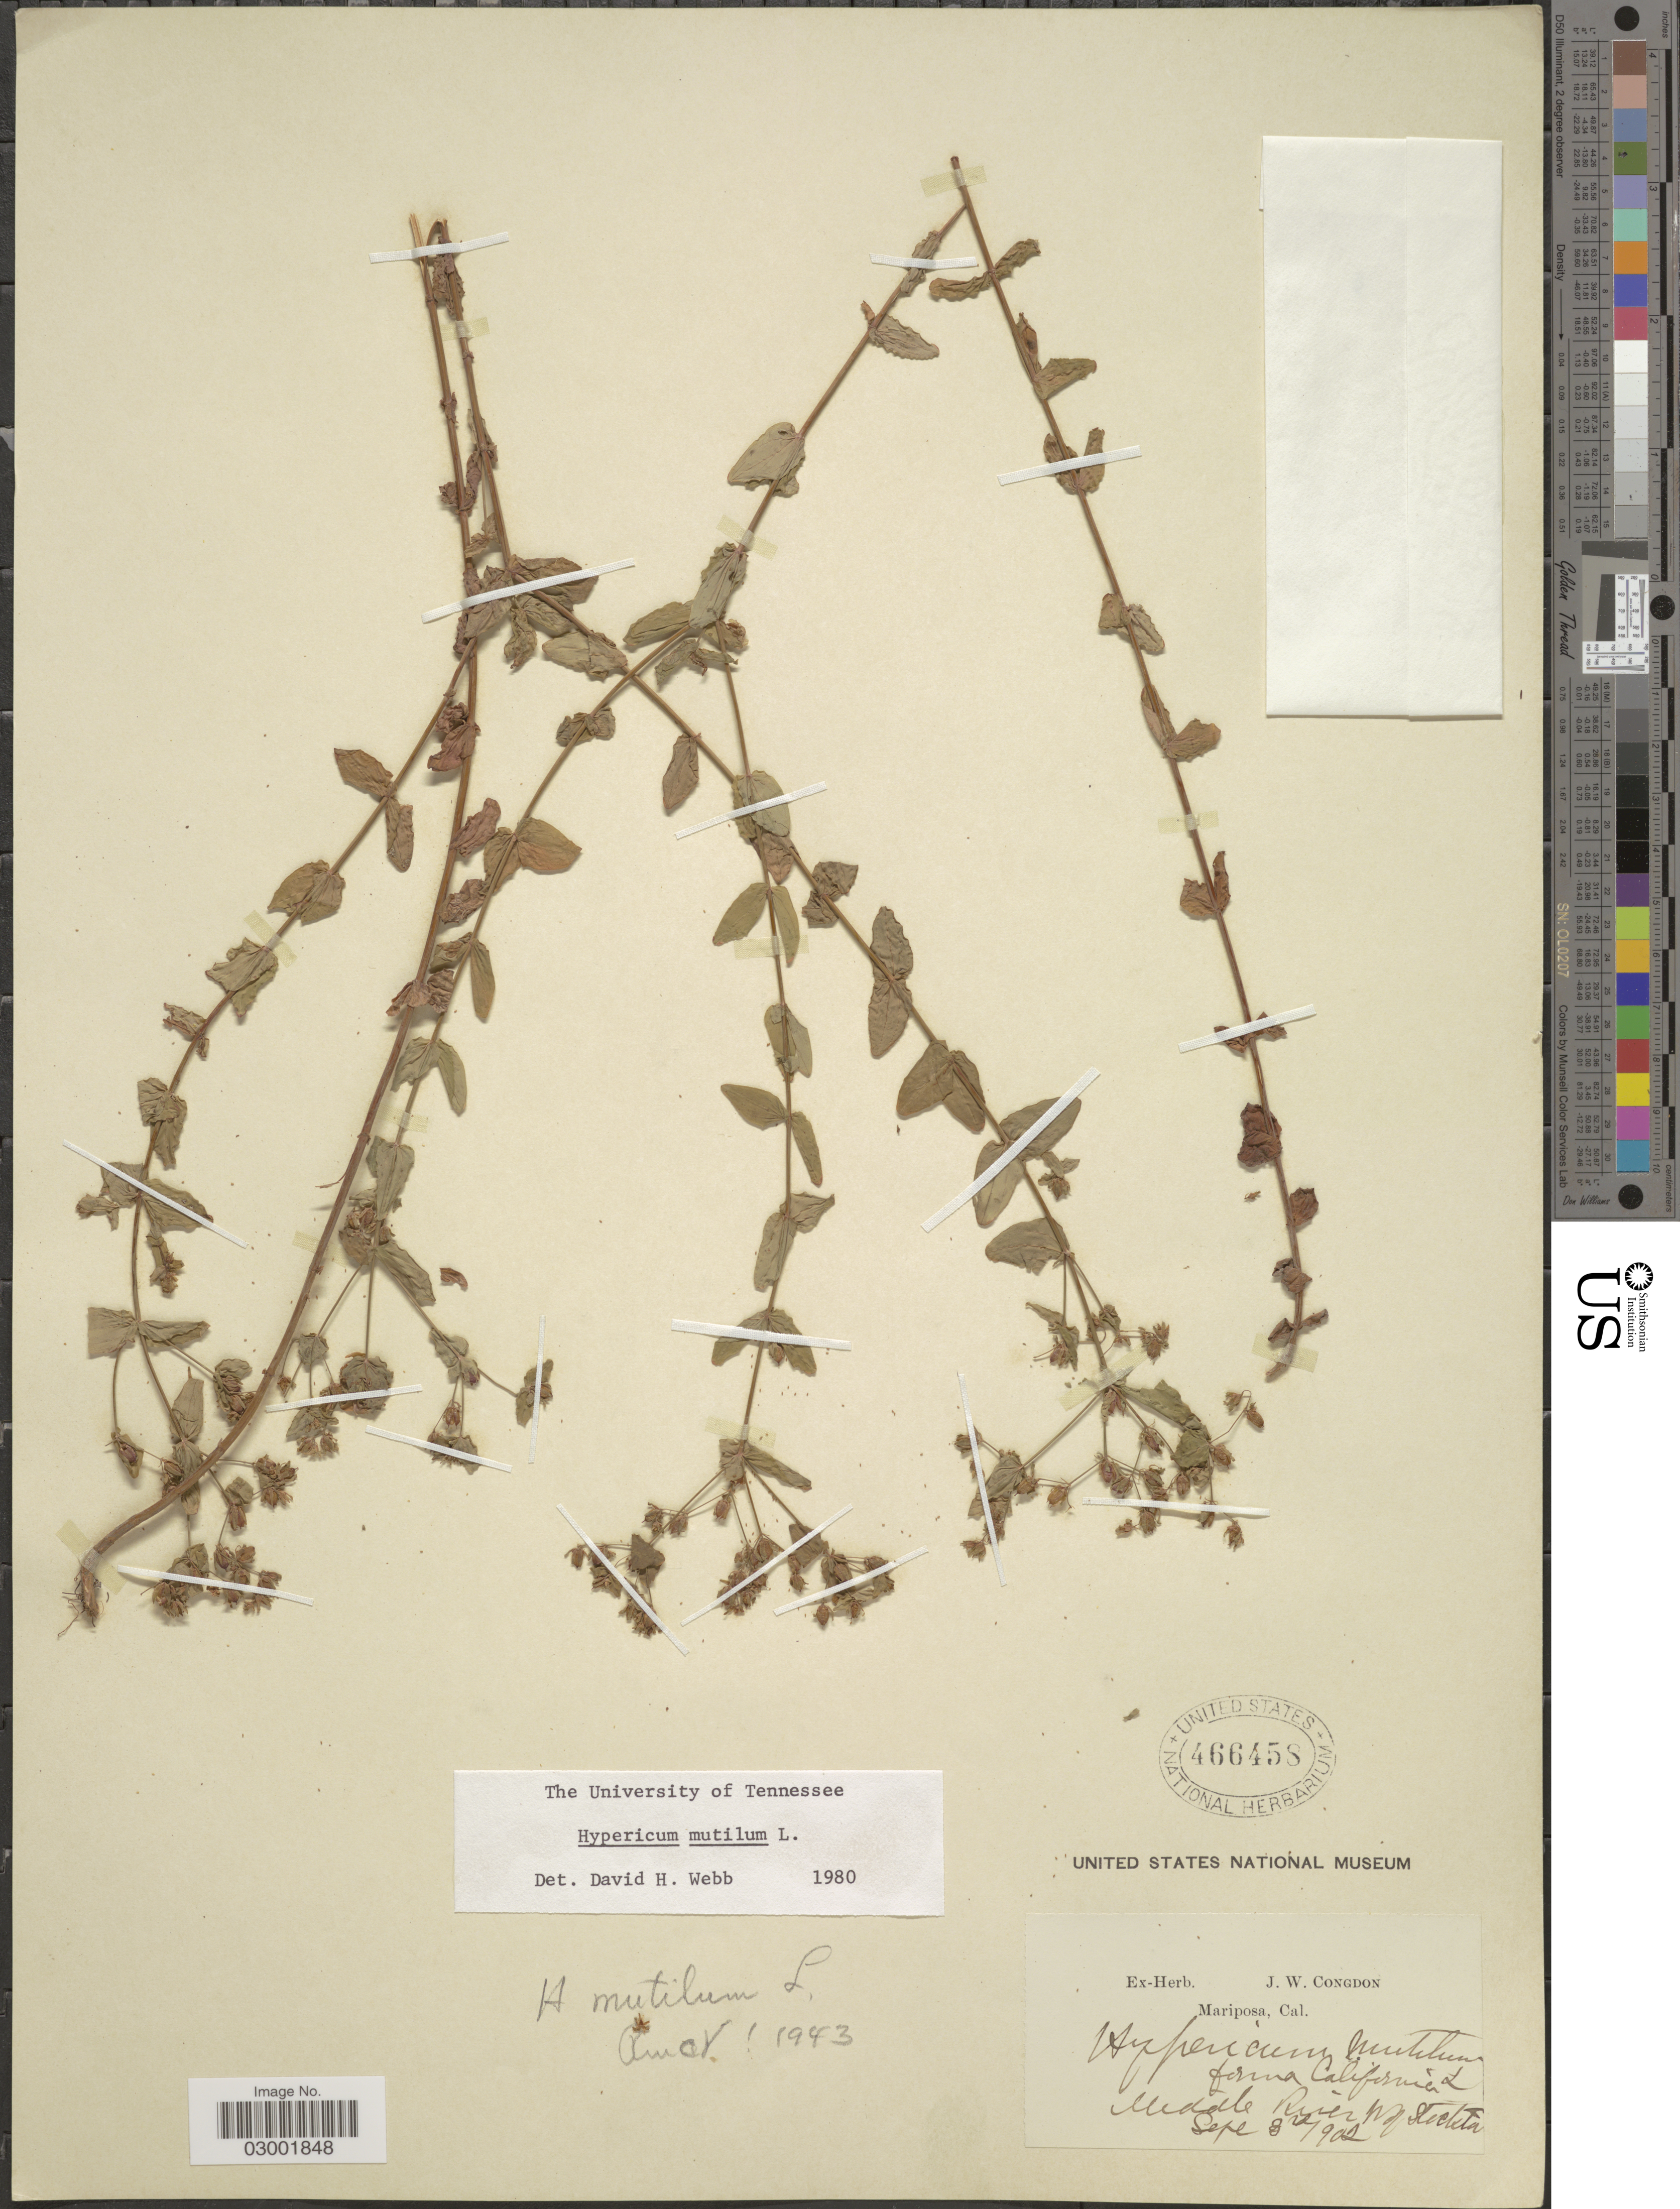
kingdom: Plantae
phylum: Tracheophyta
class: Magnoliopsida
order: Malpighiales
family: Hypericaceae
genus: Hypericum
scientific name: Hypericum mutilum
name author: L.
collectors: ex herb. J. W. Congdon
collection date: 1902-09-08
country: United States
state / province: California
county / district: Mariposa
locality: Mariposa, Middle River W of Stockton.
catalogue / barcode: US 46458